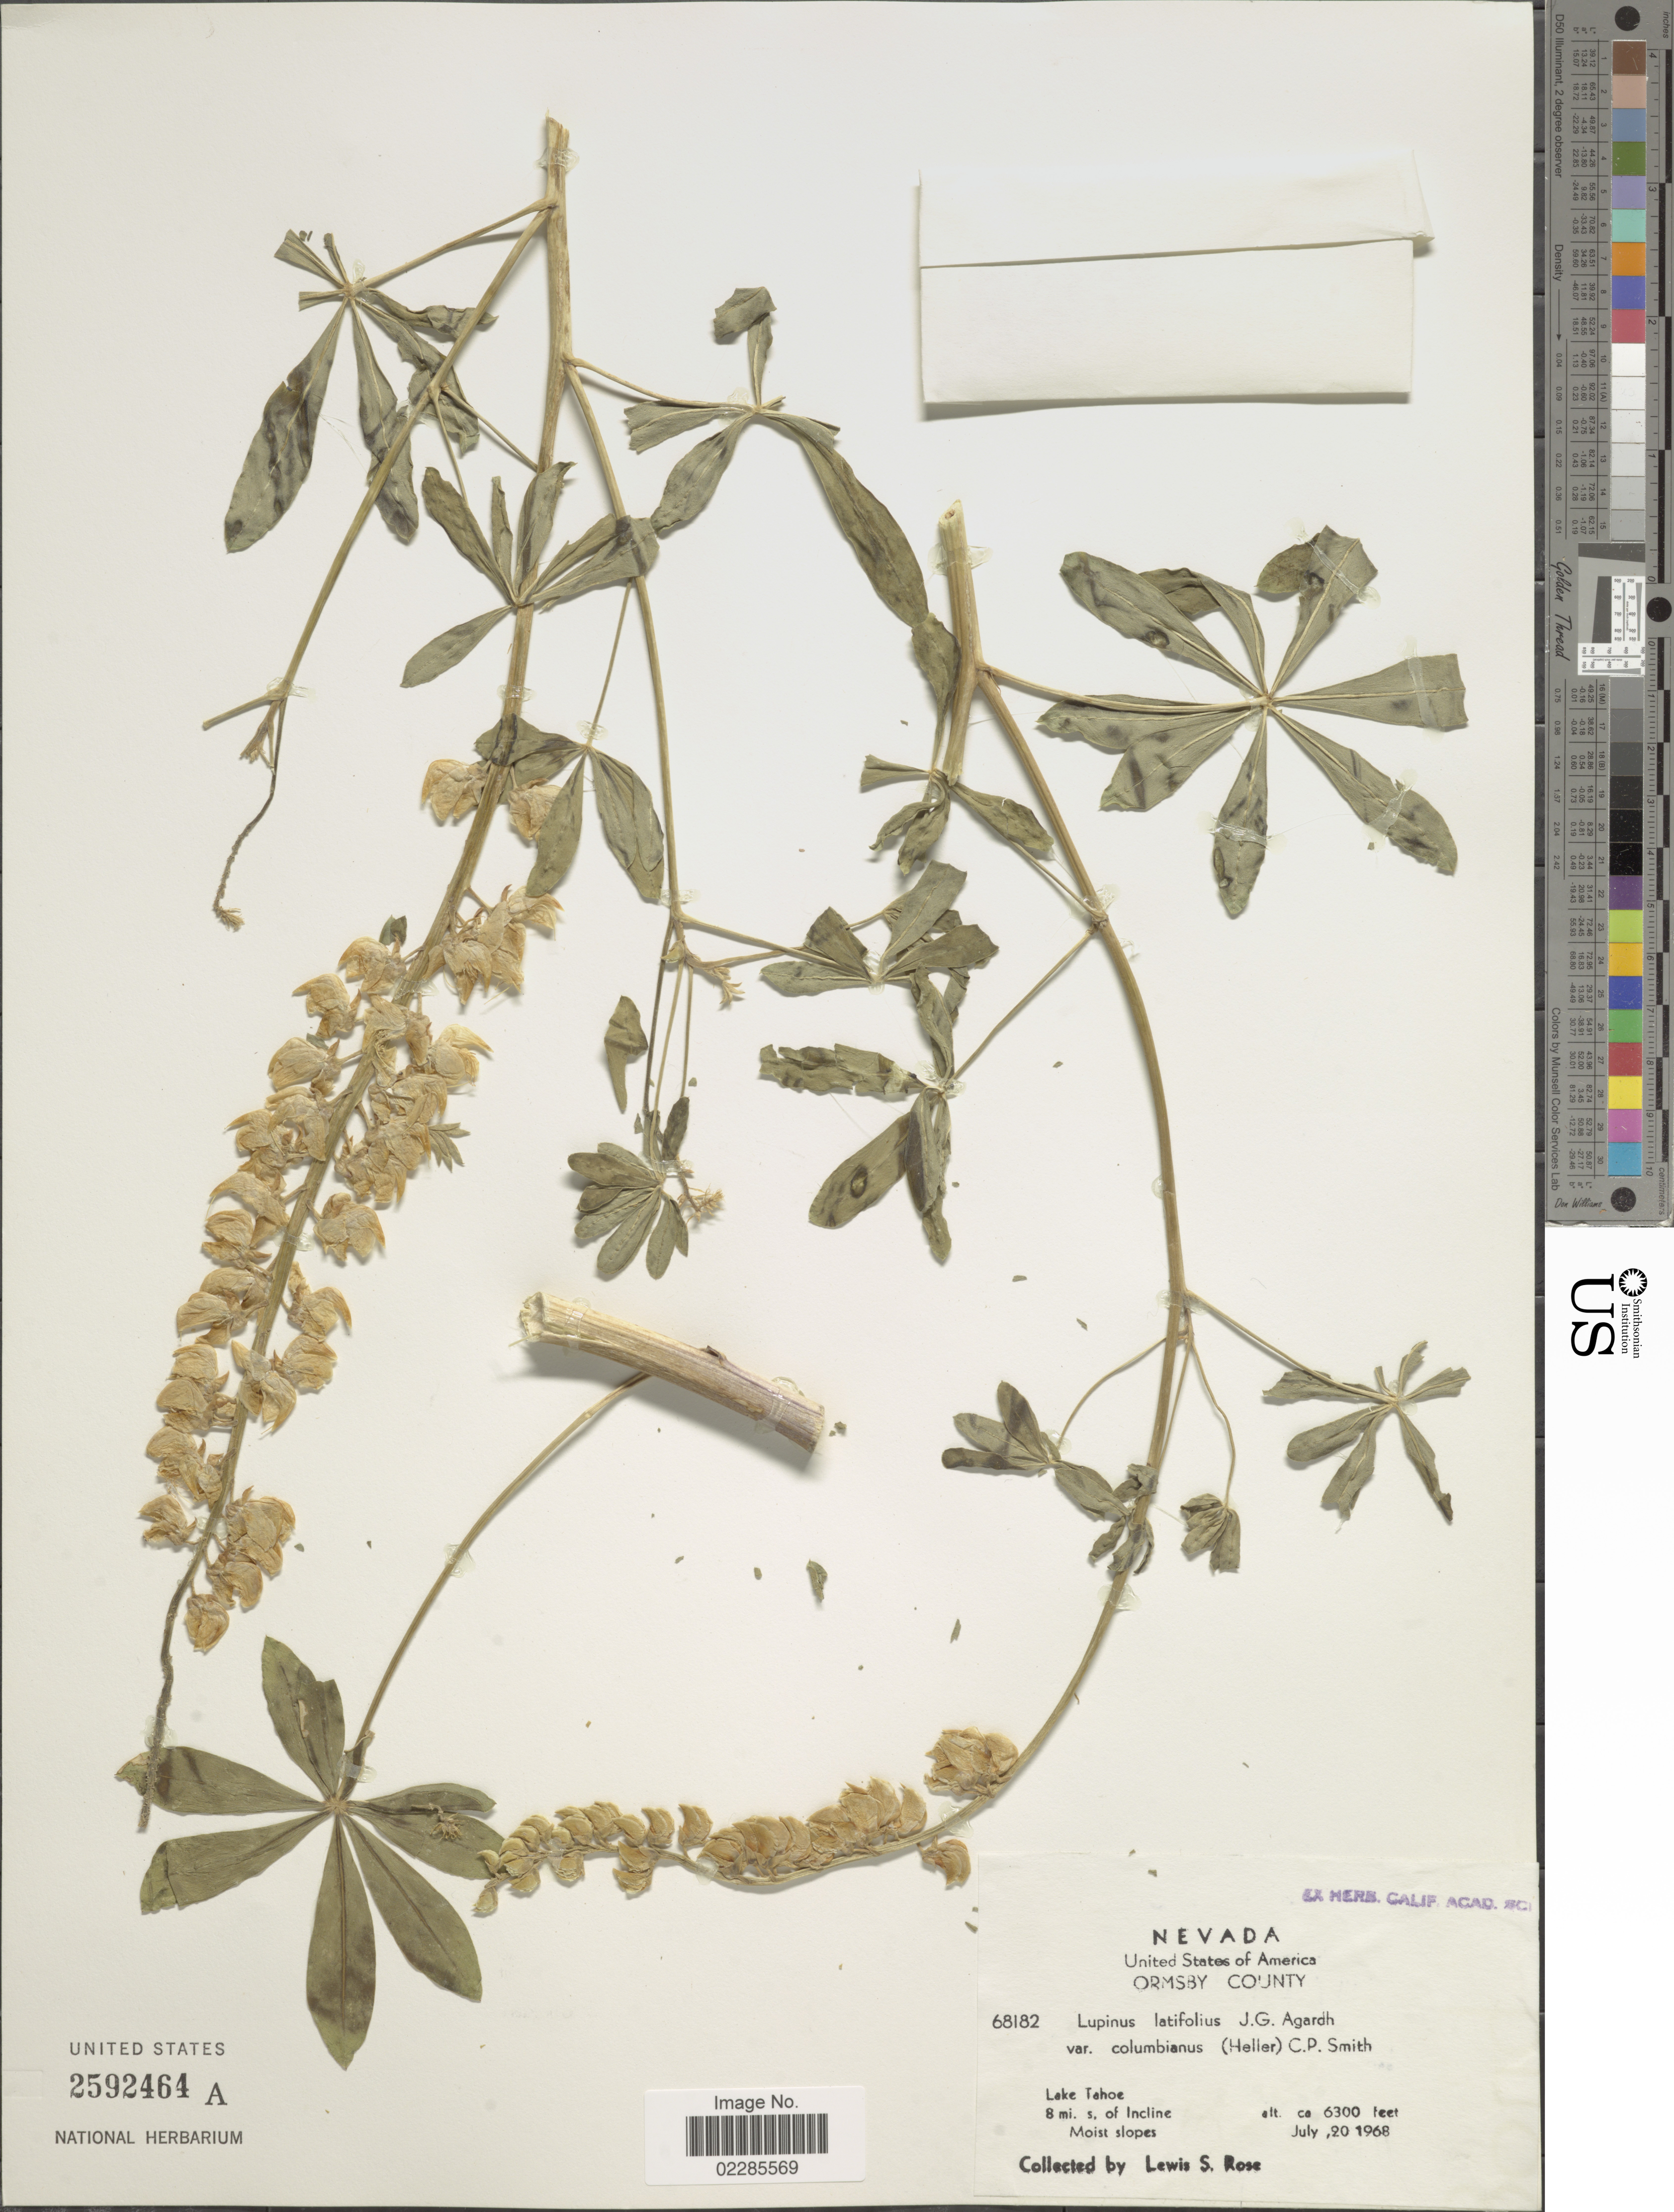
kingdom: Plantae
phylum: Tracheophyta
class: Magnoliopsida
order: Fabales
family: Fabaceae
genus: Lupinus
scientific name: Lupinus latifolius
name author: Lindl. ex J. Agardh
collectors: L. S. Rose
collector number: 68182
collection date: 1968-07-20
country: United States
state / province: Nevada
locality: Ormsby County, Lake Tahoe, 8 mi s. of Incline, Moist slopes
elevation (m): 1920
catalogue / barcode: US 2592464A